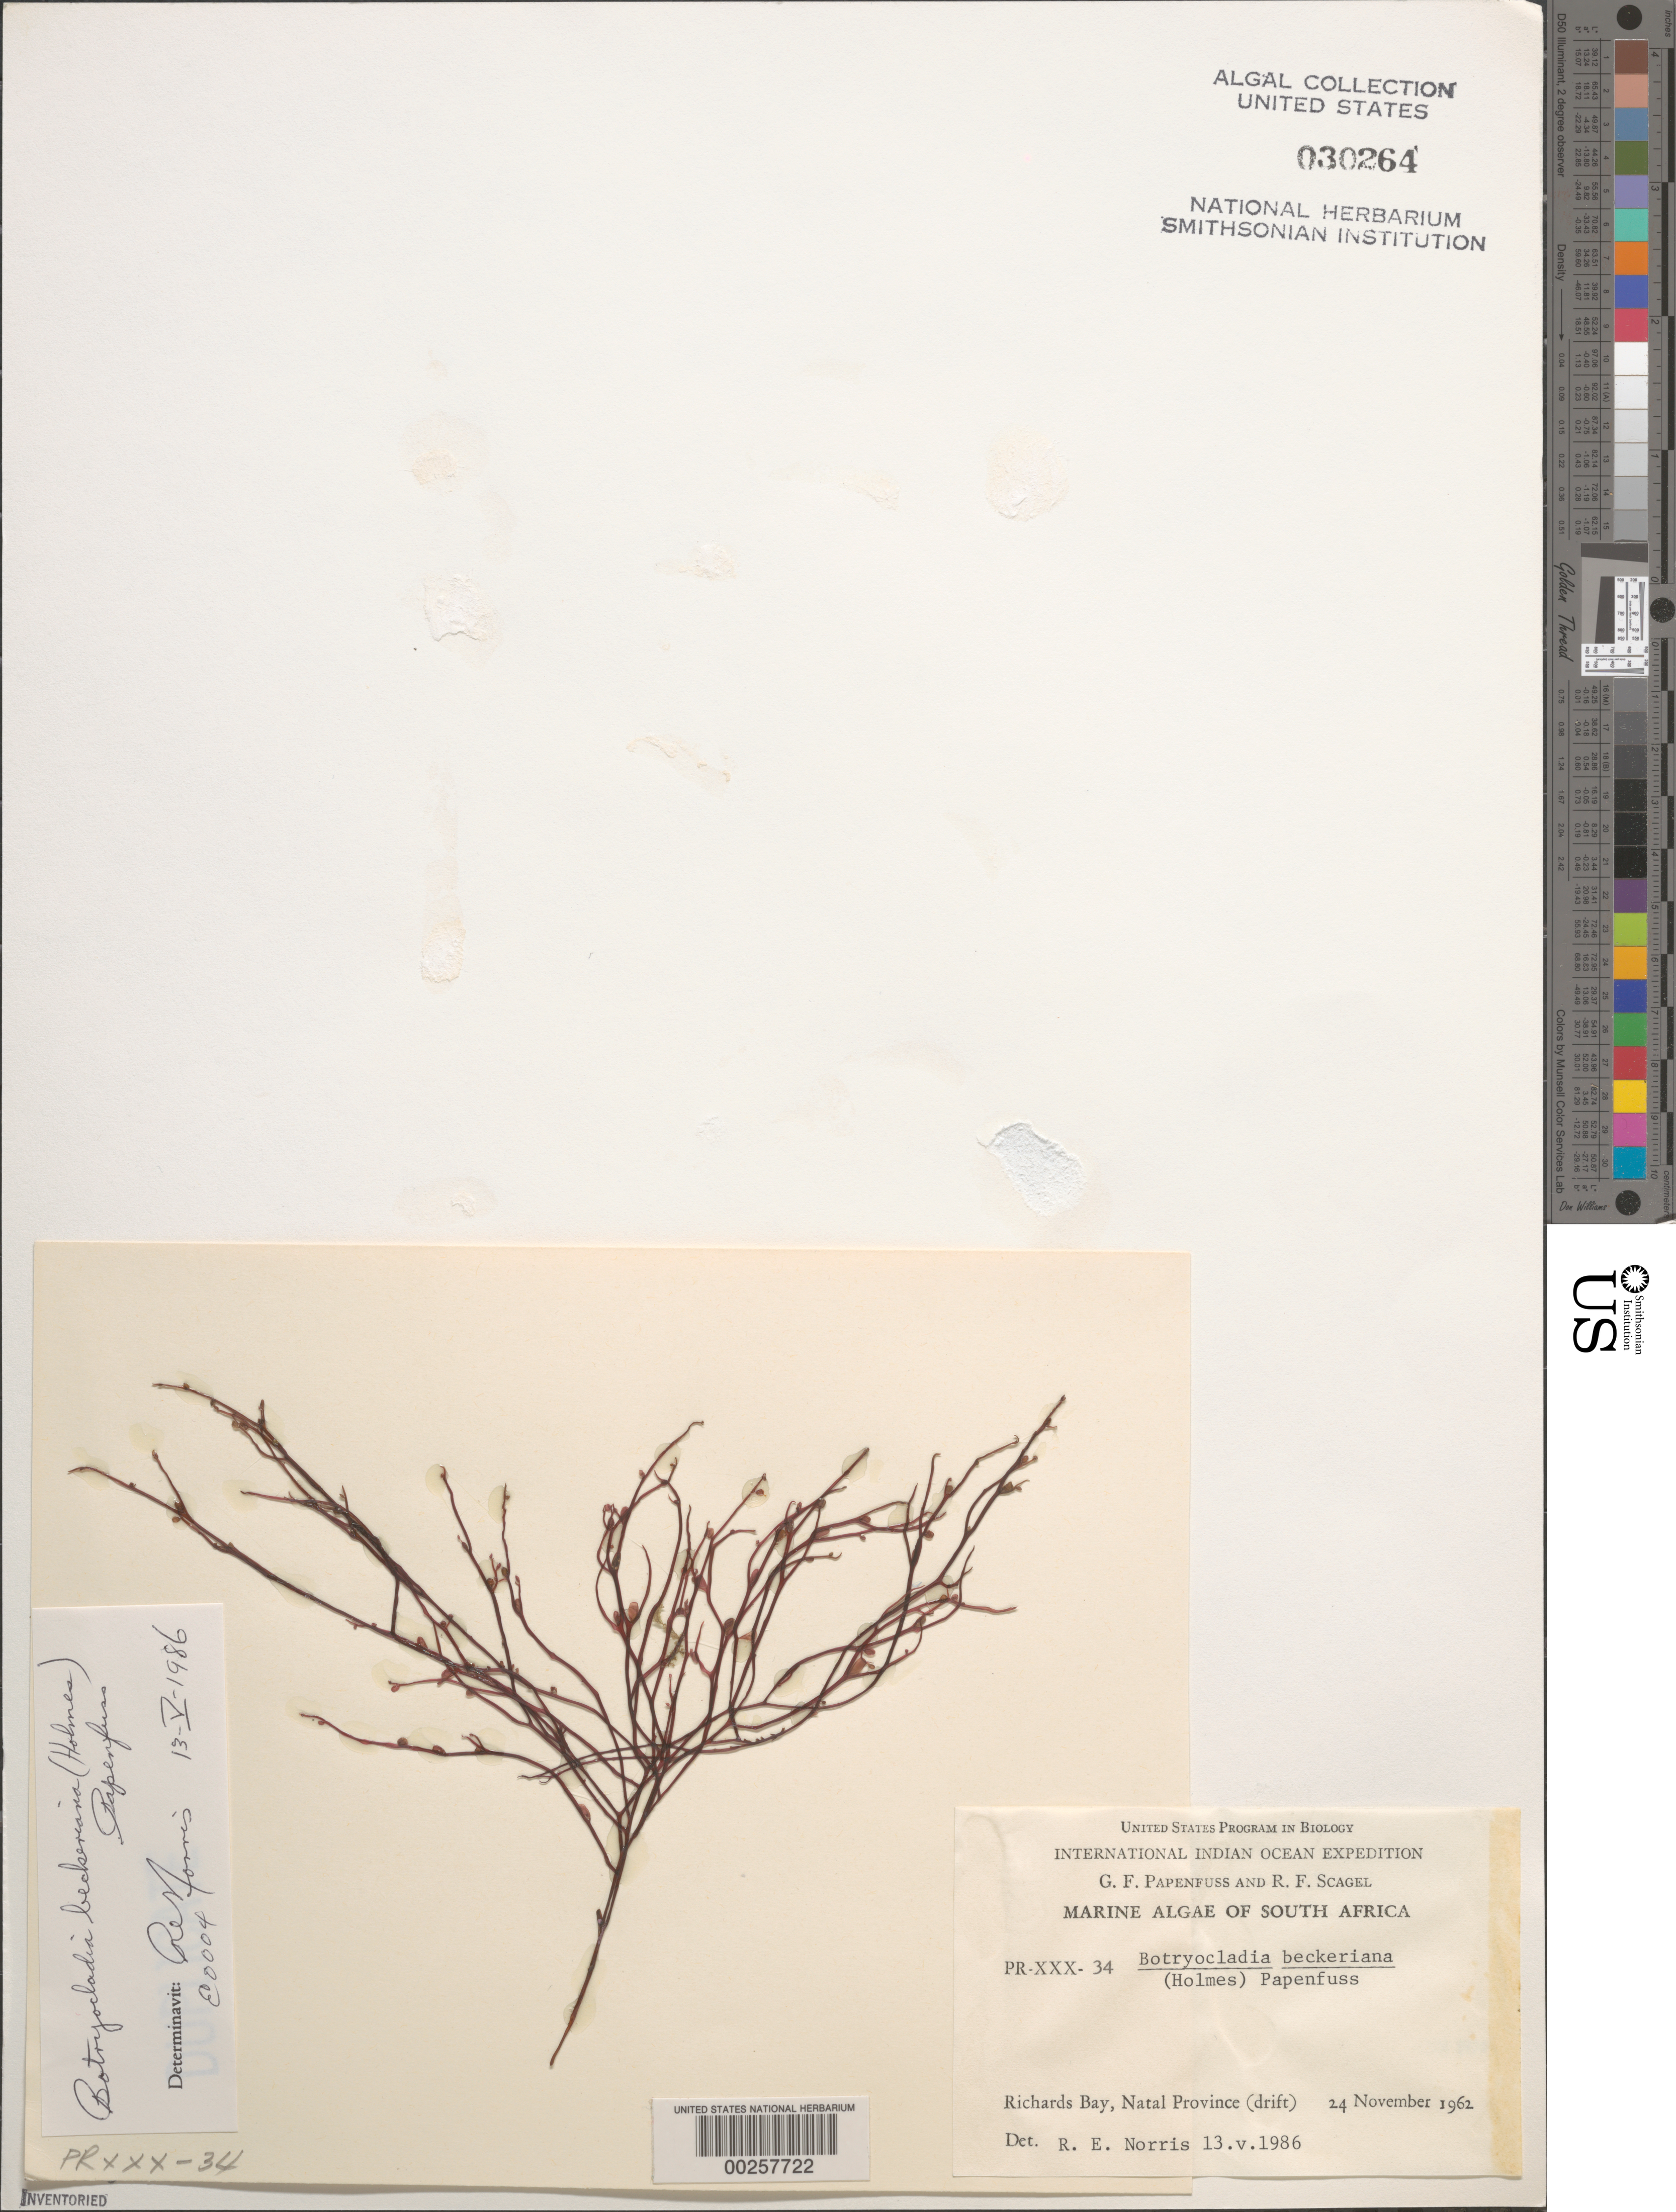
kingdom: Plantae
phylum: Rhodophyta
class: Florideophyceae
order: Rhodymeniales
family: Rhodymeniaceae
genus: Botryocladia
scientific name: Botryocladia beckeriana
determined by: Norris, R. E.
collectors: G. Papenfuss & R. F. Scagel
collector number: PR-XXX-34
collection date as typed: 24 Nov 1962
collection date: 1962-11-24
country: South Africa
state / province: KwaZulu-Natal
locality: Richards Bay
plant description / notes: International Indian Ocean Expedition, 1962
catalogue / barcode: US 30264